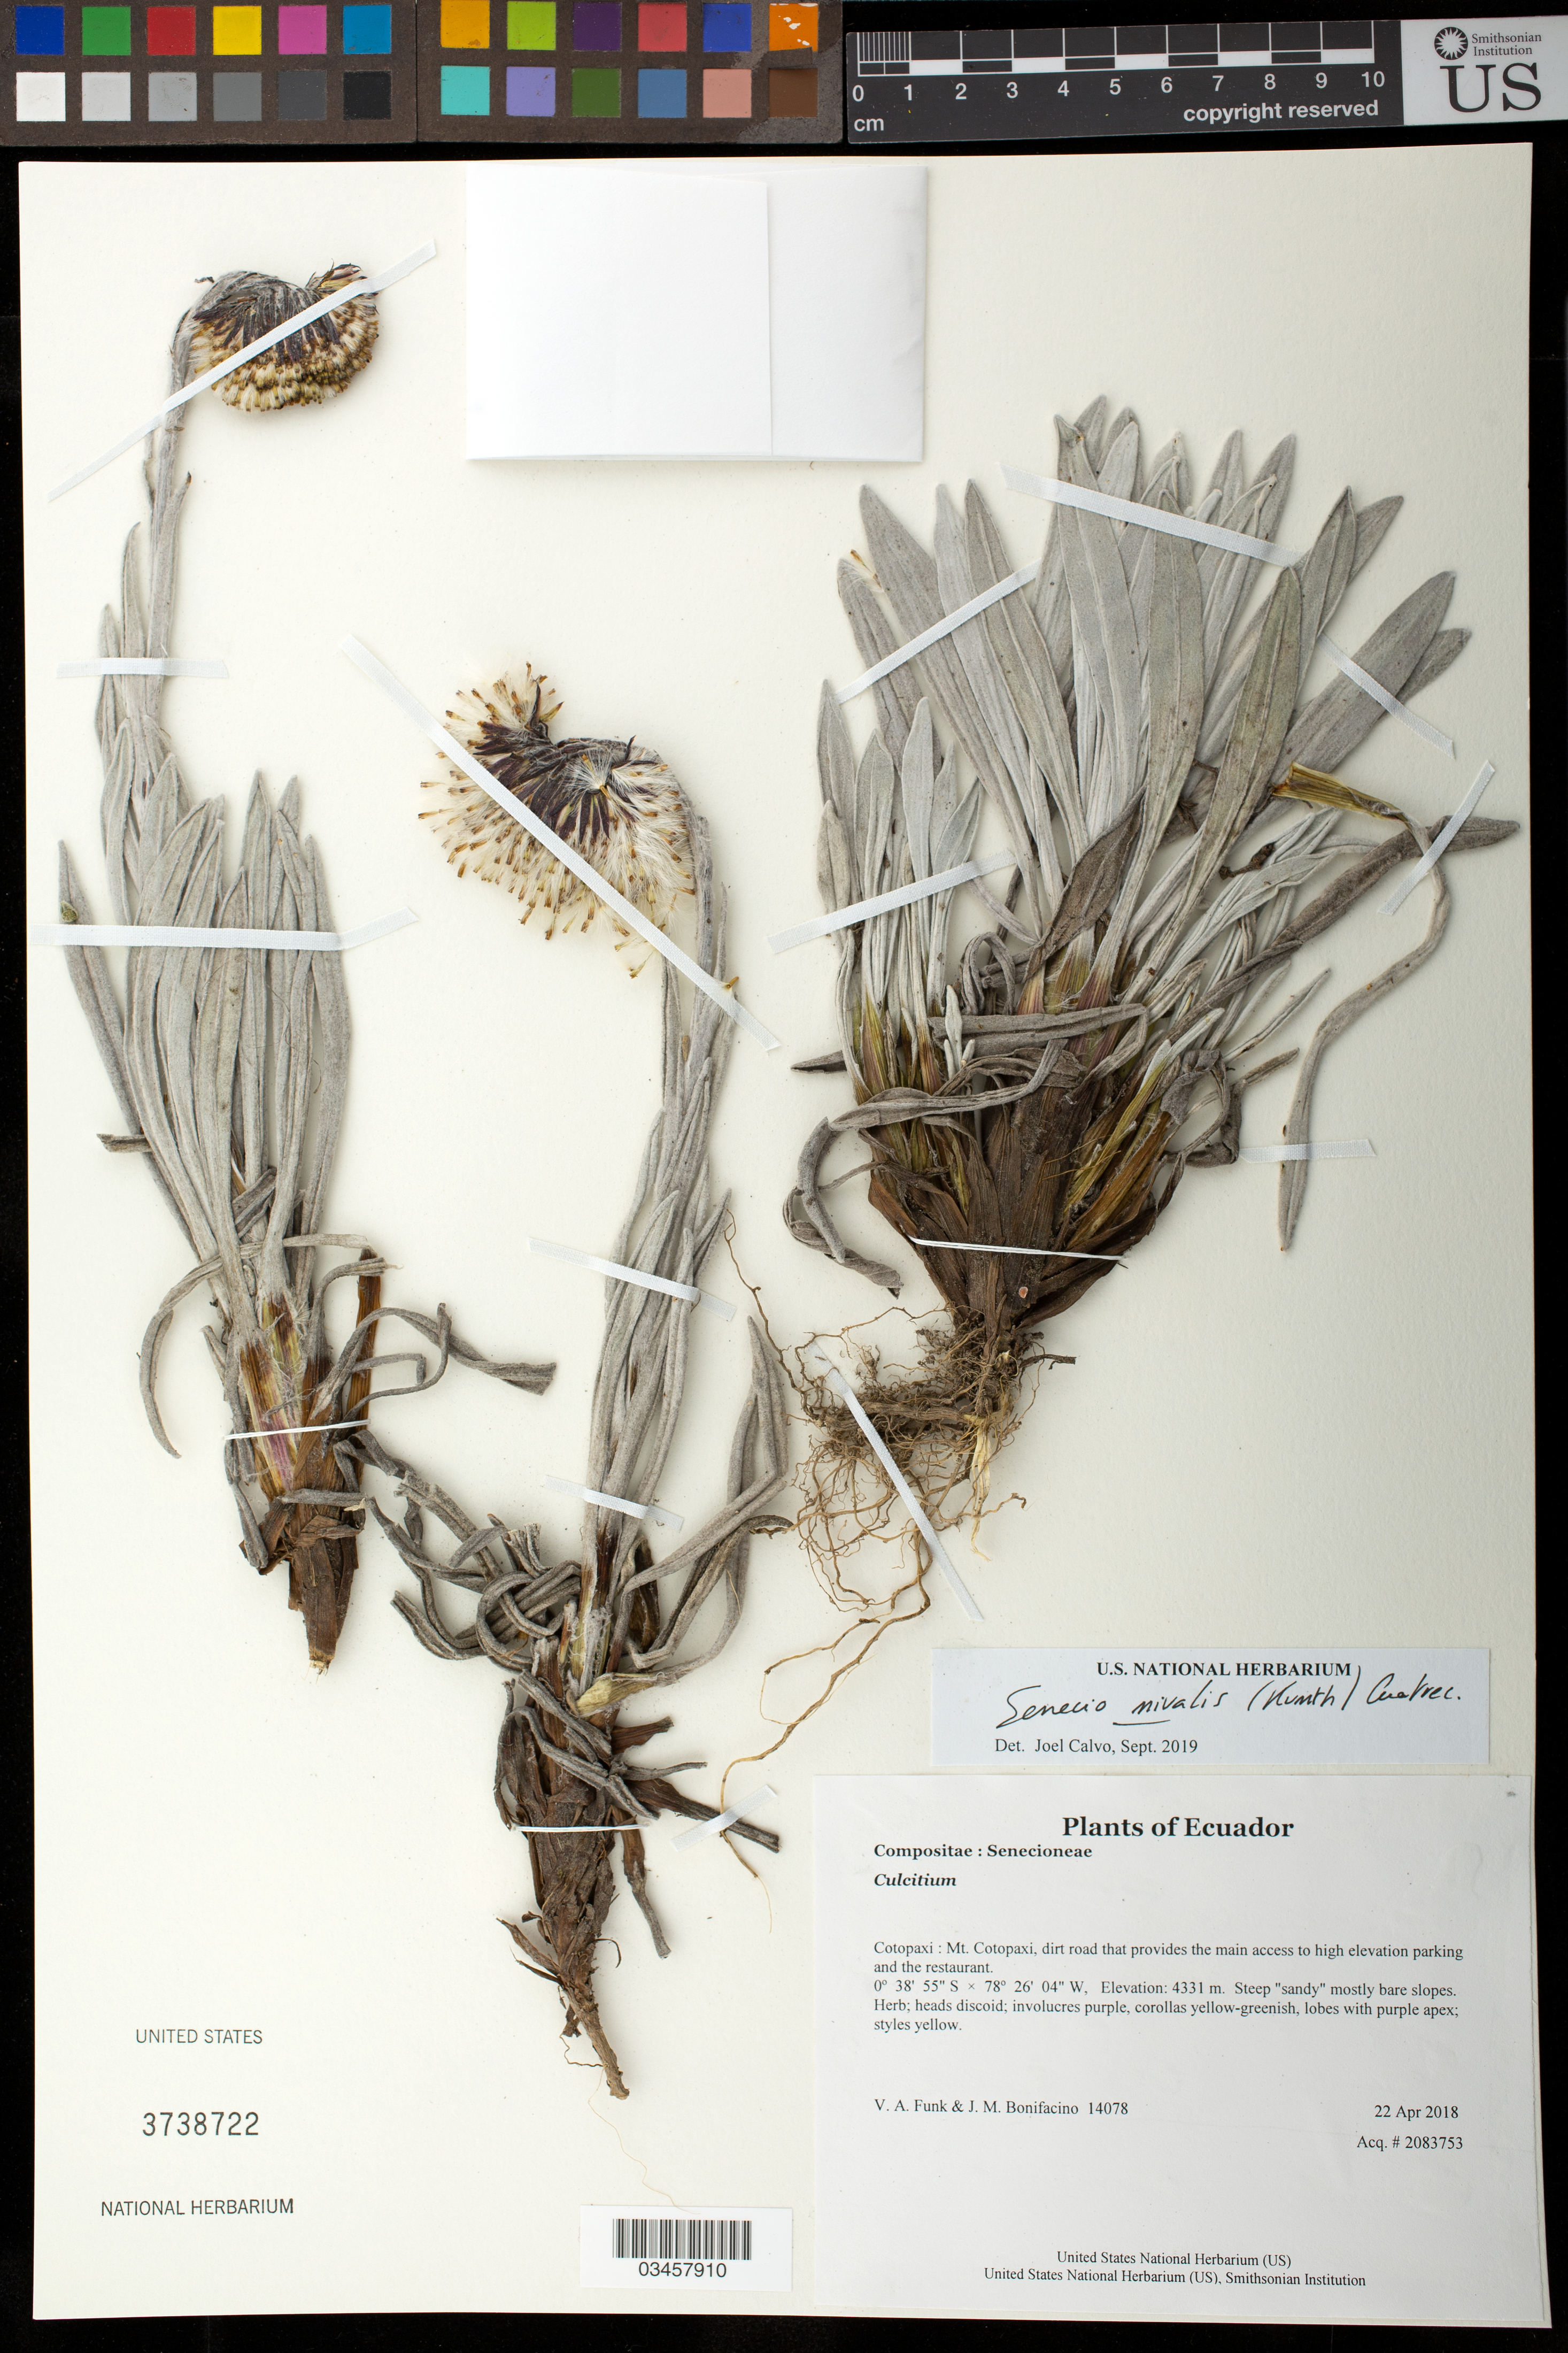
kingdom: Plantae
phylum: Tracheophyta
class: Magnoliopsida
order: Asterales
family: Asteraceae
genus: Senecio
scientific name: Senecio nivalis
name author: (Kunth) Cuatrec.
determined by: Calvo, Joel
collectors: V. Funk & M. Bonifacino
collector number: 14078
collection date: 2018-04-22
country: Ecuador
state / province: Cotopaxi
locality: Mt. Cotopaxi, dirt road that provides the main access to high elevation parking and the restaurant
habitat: Steep "sandy" mostly bare slopes.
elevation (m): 4331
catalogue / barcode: US 3738722